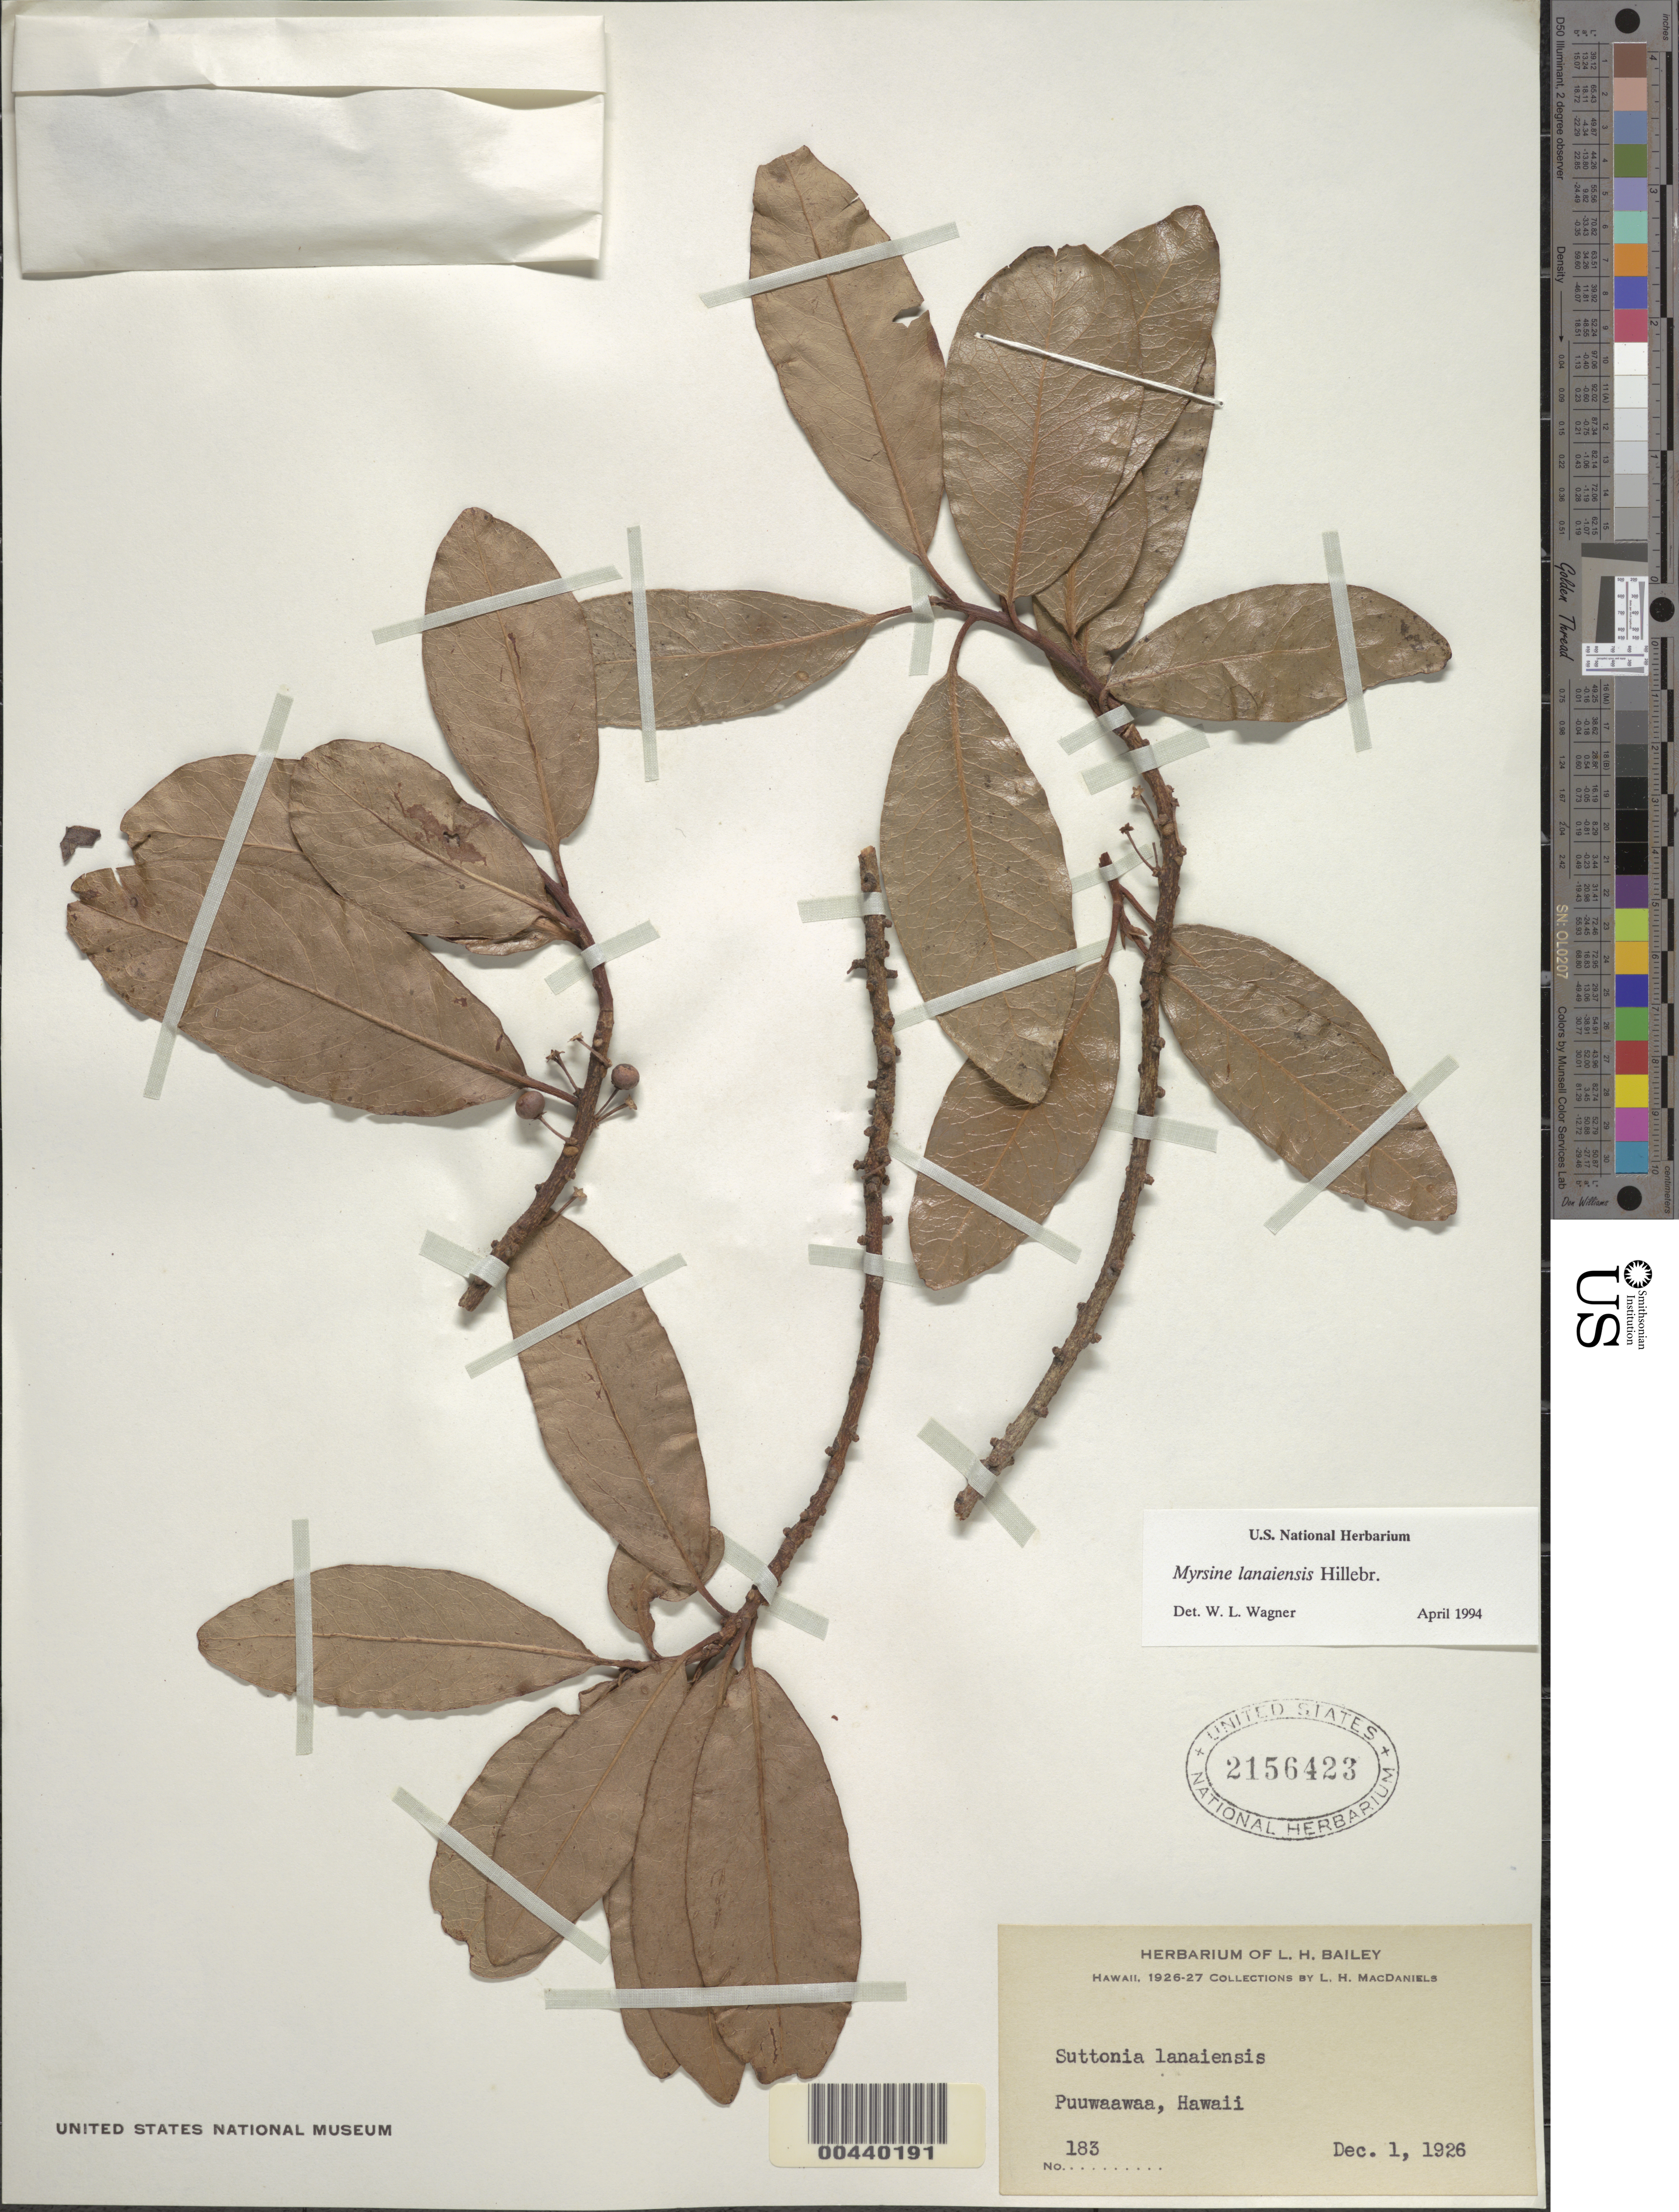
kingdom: Plantae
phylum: Tracheophyta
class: Magnoliopsida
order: Ericales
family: Primulaceae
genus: Myrsine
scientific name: Myrsine lanaiensis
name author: Hillebr.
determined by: Wagner, W. L., (BOT), Smithsonian Institution - National Museum of Natural History (UNITED STATES)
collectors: L. MacDaniels & ex Herb. L.H. Bailey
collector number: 183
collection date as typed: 1 Dec 1926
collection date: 1926-12-01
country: United States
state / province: Hawaii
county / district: Hawaii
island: Hawaii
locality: Puuwaawaa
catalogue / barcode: US 2156423